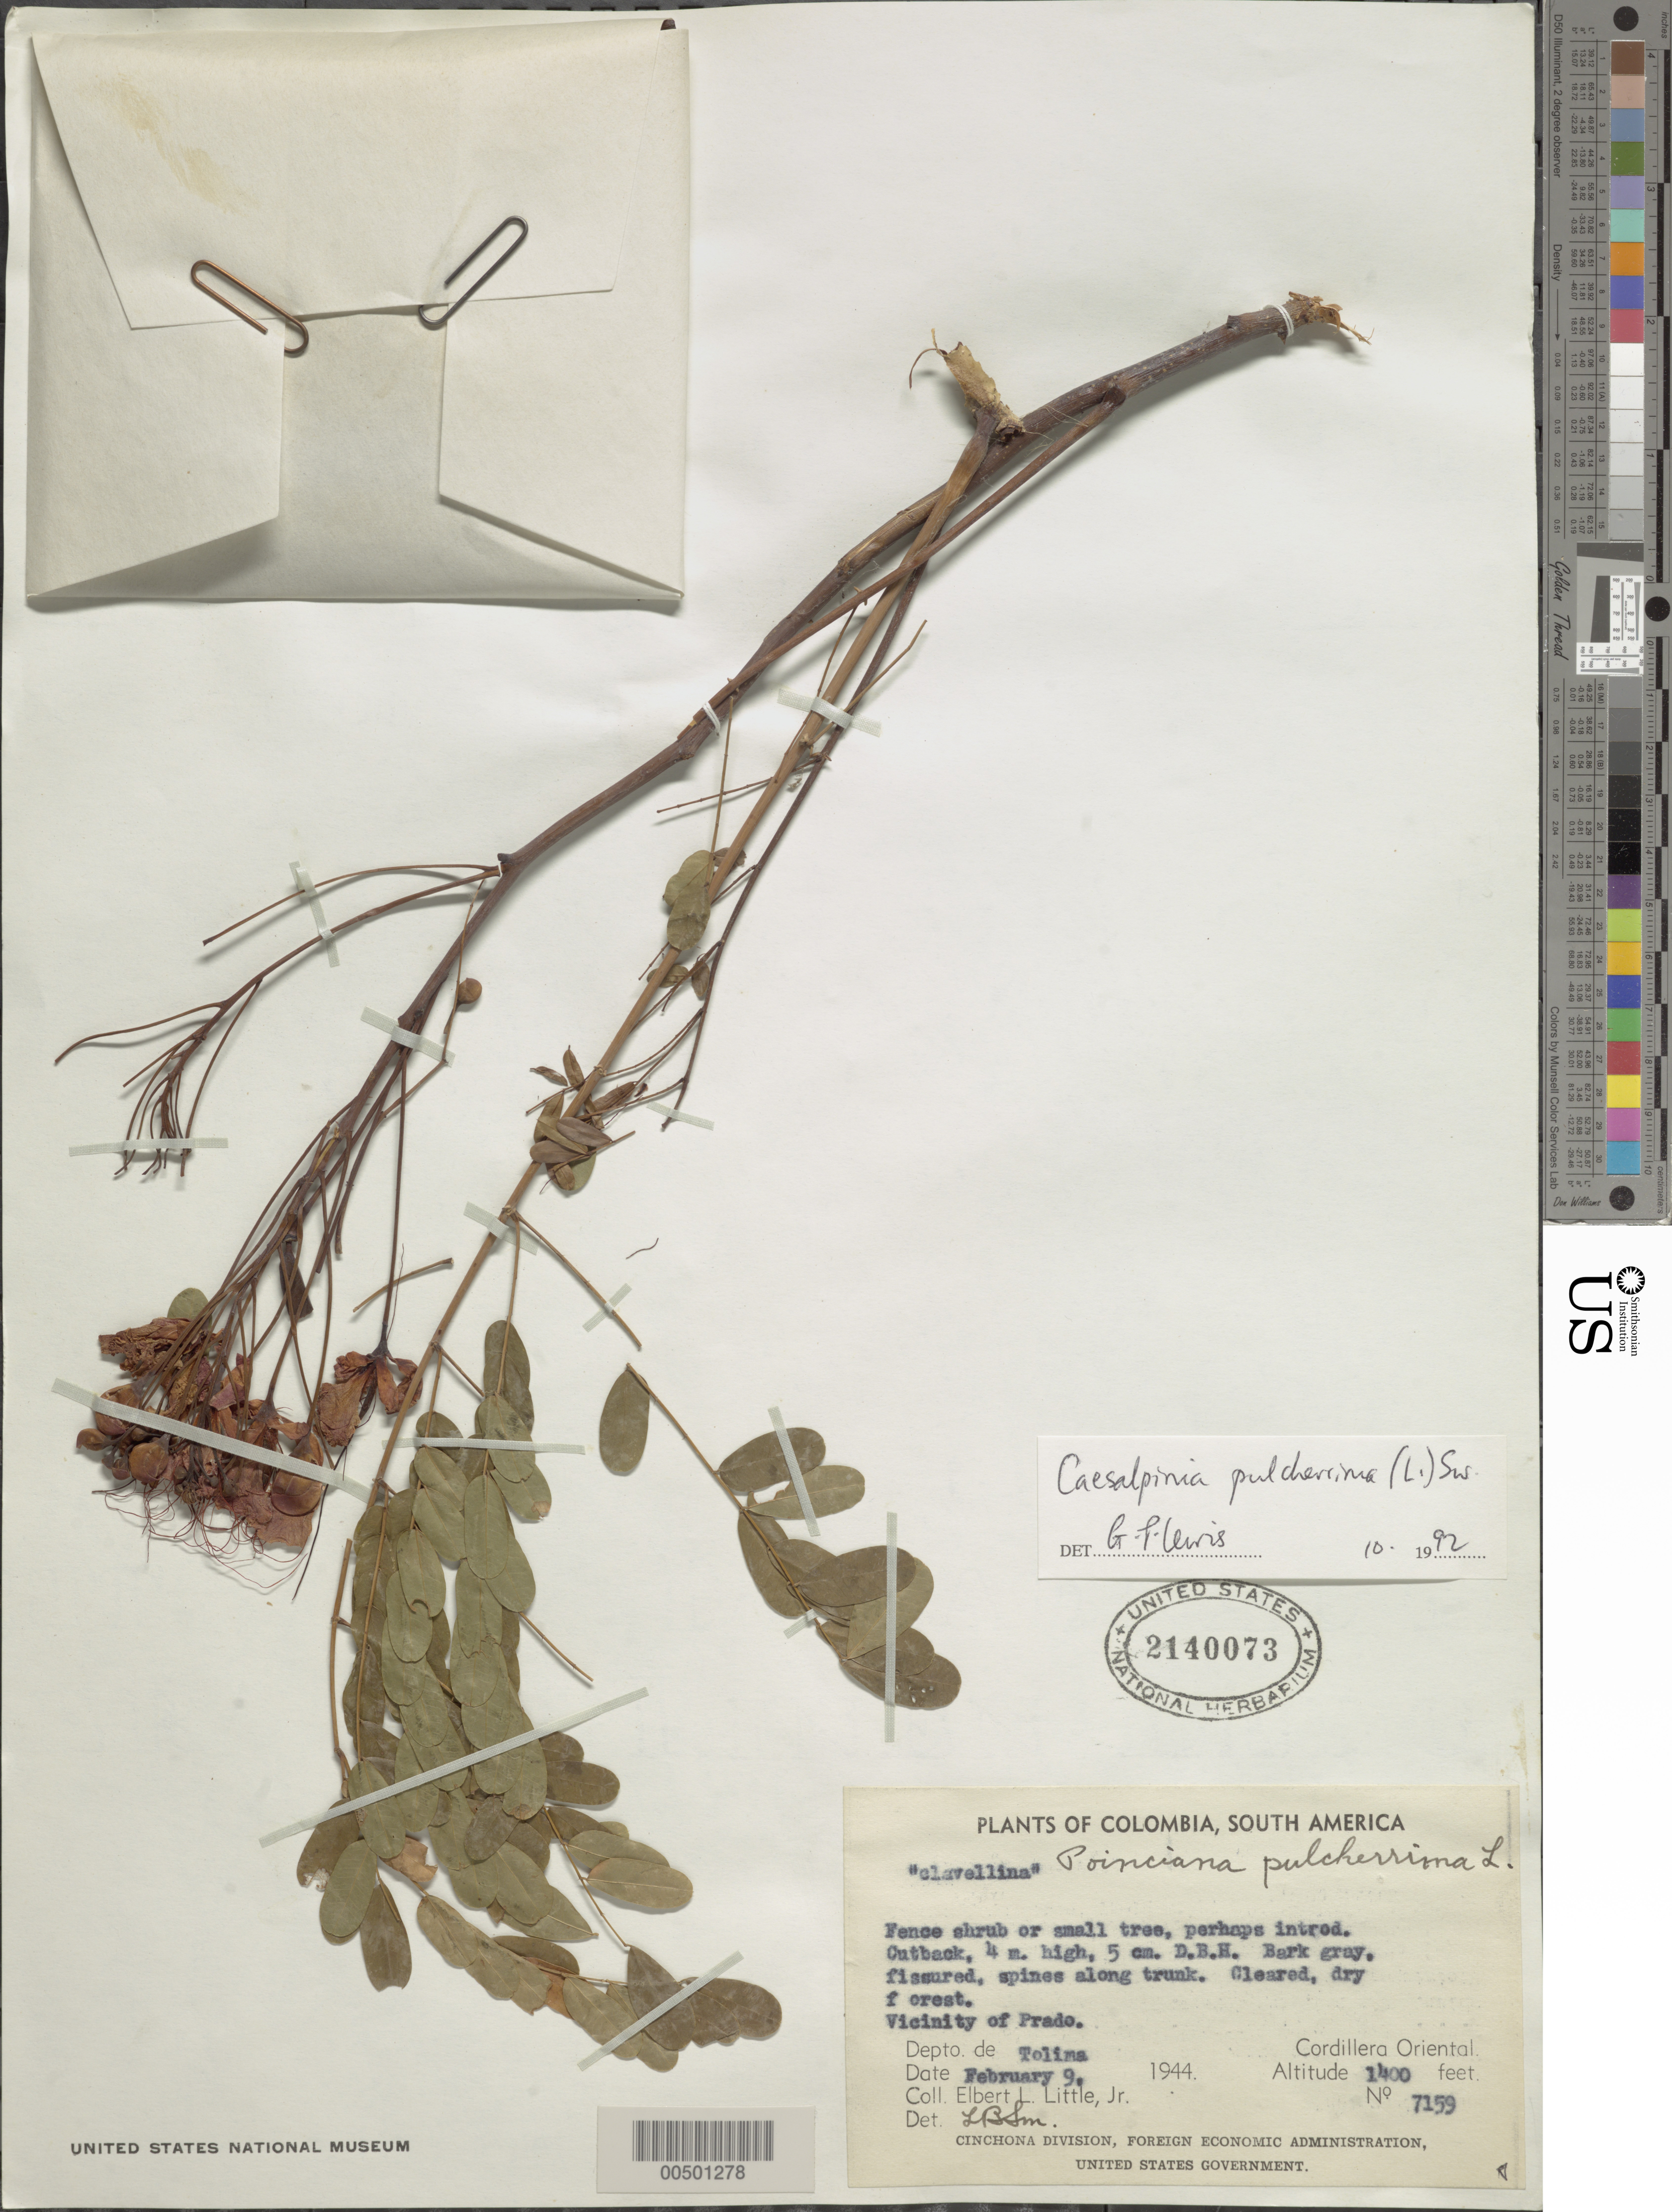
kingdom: Plantae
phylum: Tracheophyta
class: Magnoliopsida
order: Fabales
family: Fabaceae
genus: Caesalpinia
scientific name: Caesalpinia pulcherrima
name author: (L.) Sw.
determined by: Lewis, Gwilym P.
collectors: E. L. Little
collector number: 7159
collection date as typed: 09 Feb 1944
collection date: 1944-02-09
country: Colombia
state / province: Tolima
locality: Vicinity of Prado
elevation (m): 427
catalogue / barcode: US 2140073